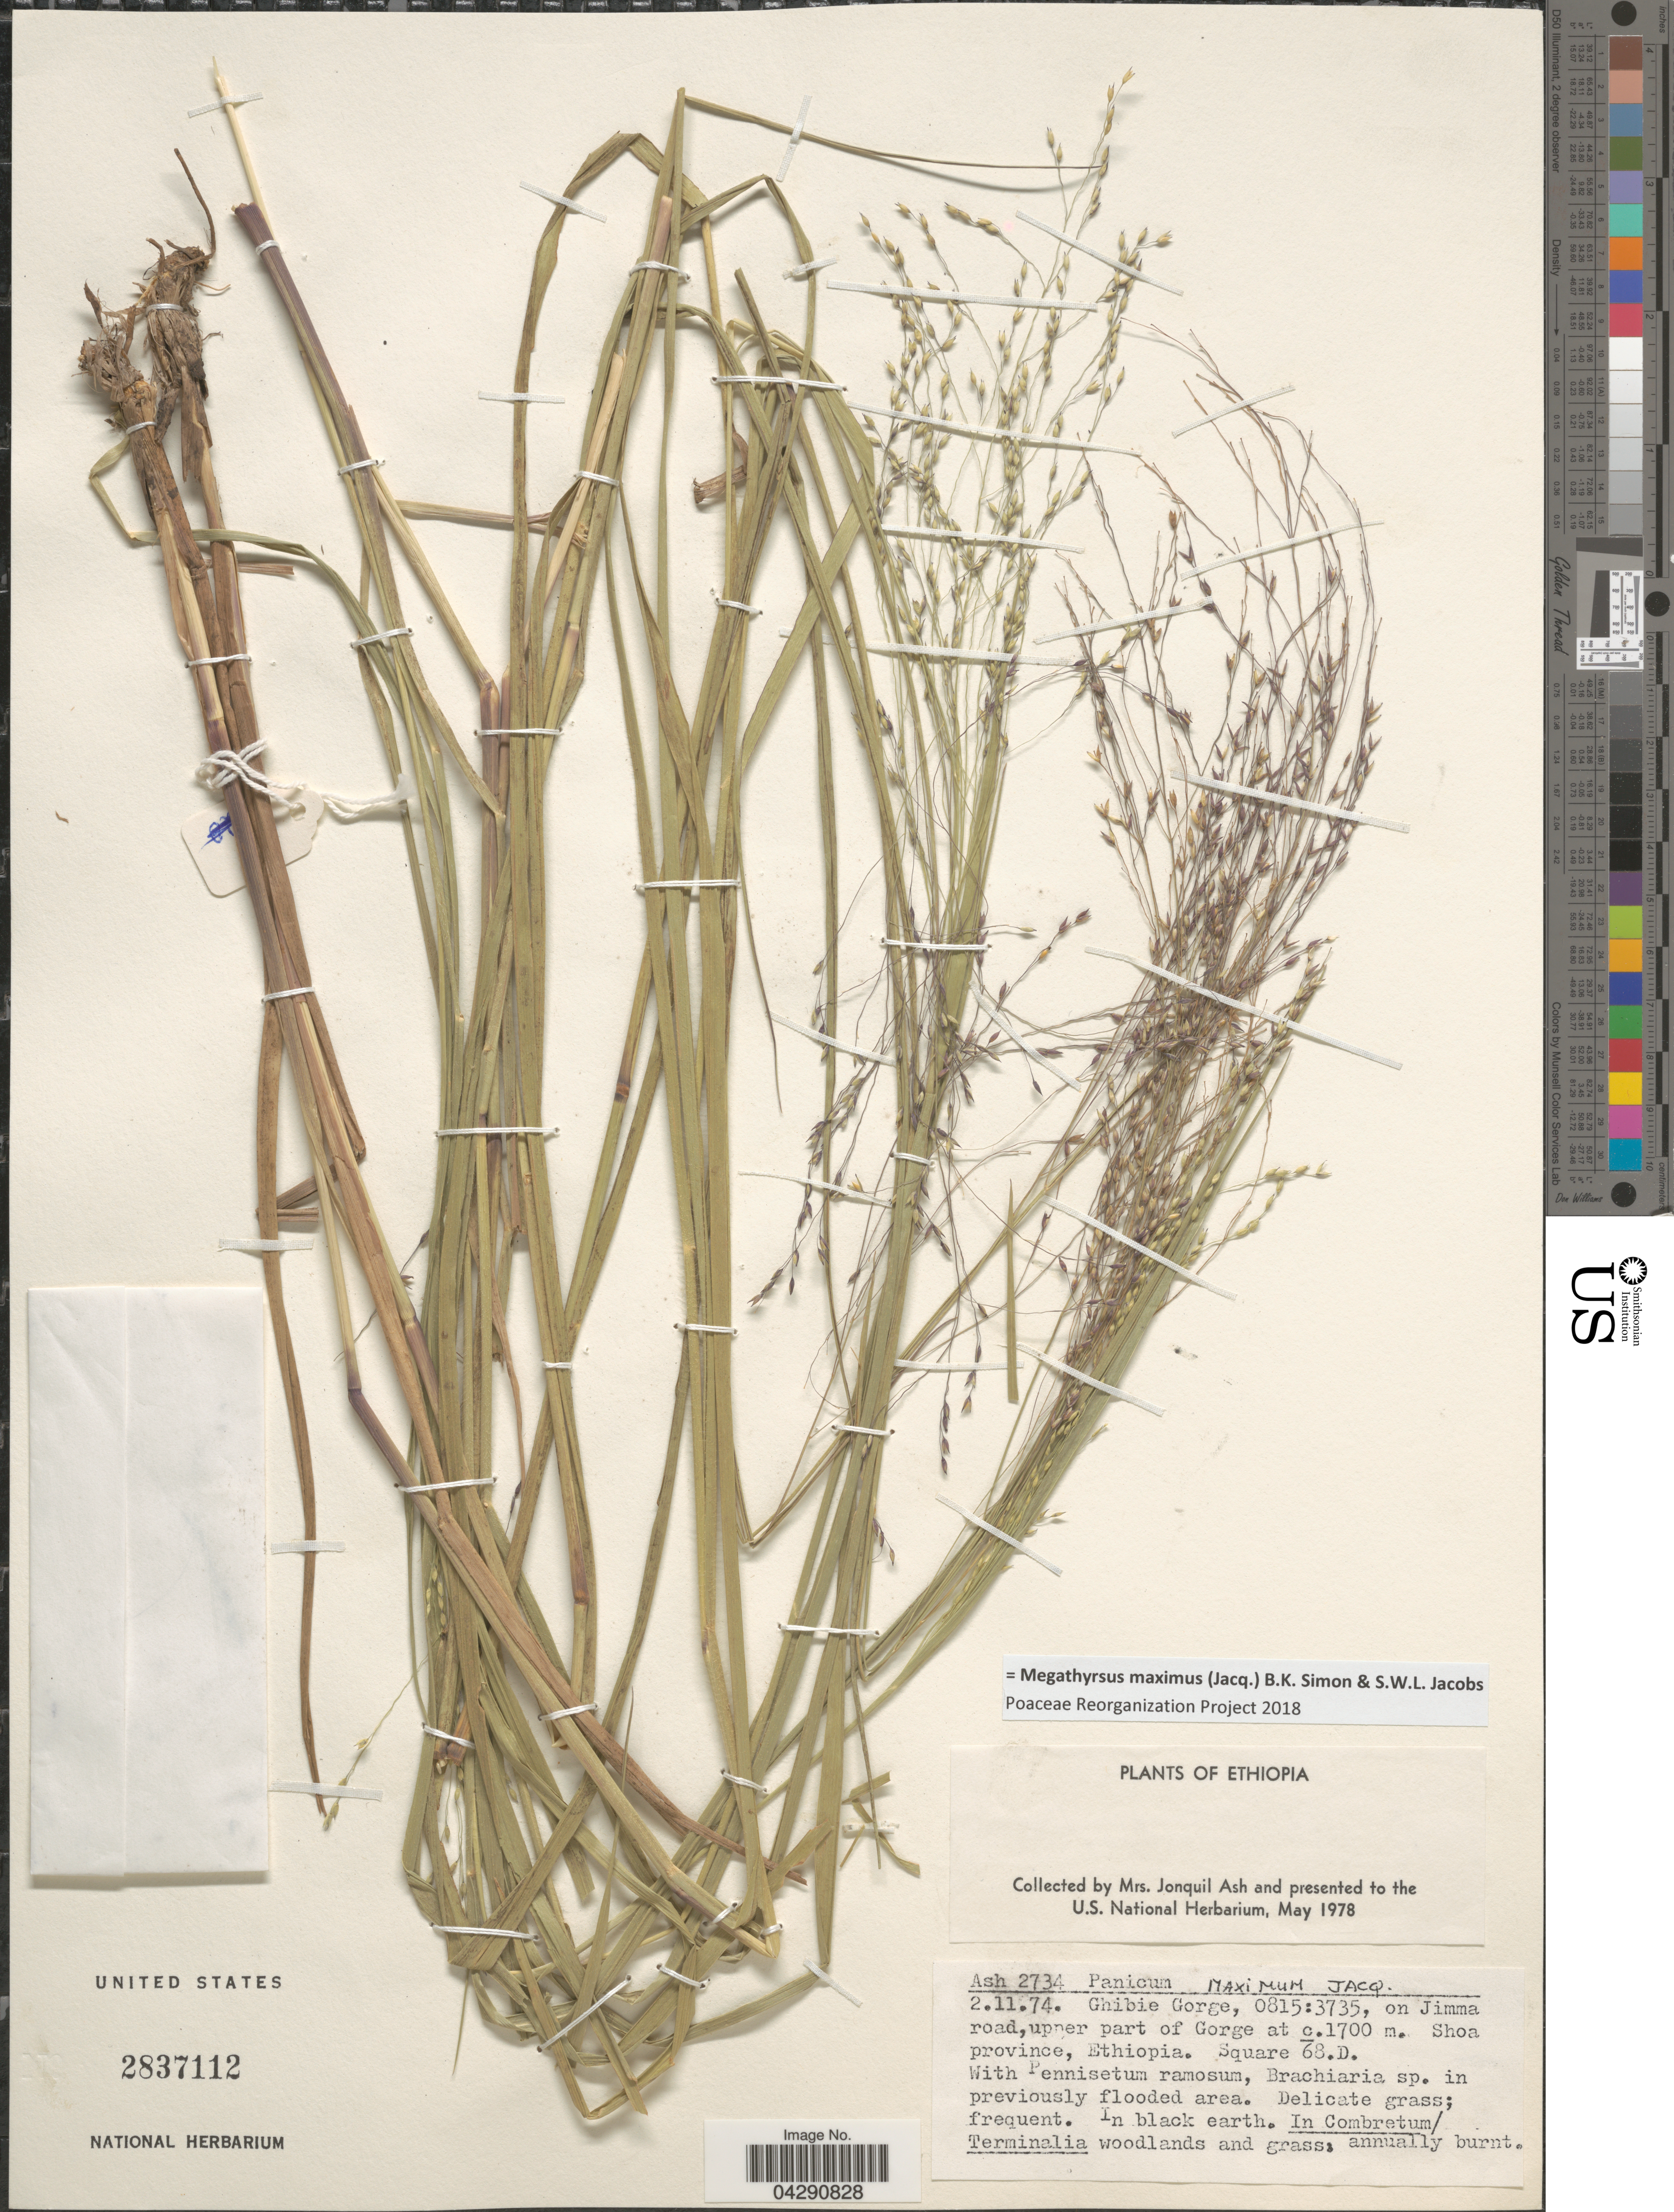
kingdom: Plantae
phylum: Tracheophyta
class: Liliopsida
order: Poales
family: Poaceae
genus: Megathyrsus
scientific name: Megathyrsus maximus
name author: (Jacq.) B.K. Simon & S.W.L. Jacobs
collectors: J. Ash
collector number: Ash 2734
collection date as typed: Transcribed d/m/y: 2/11/74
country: Ethiopia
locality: Ghibie Gorge, 0815:3735, on Jimma road, upper part of Gorge. Shoa province.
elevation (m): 1700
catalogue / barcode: US 2837112